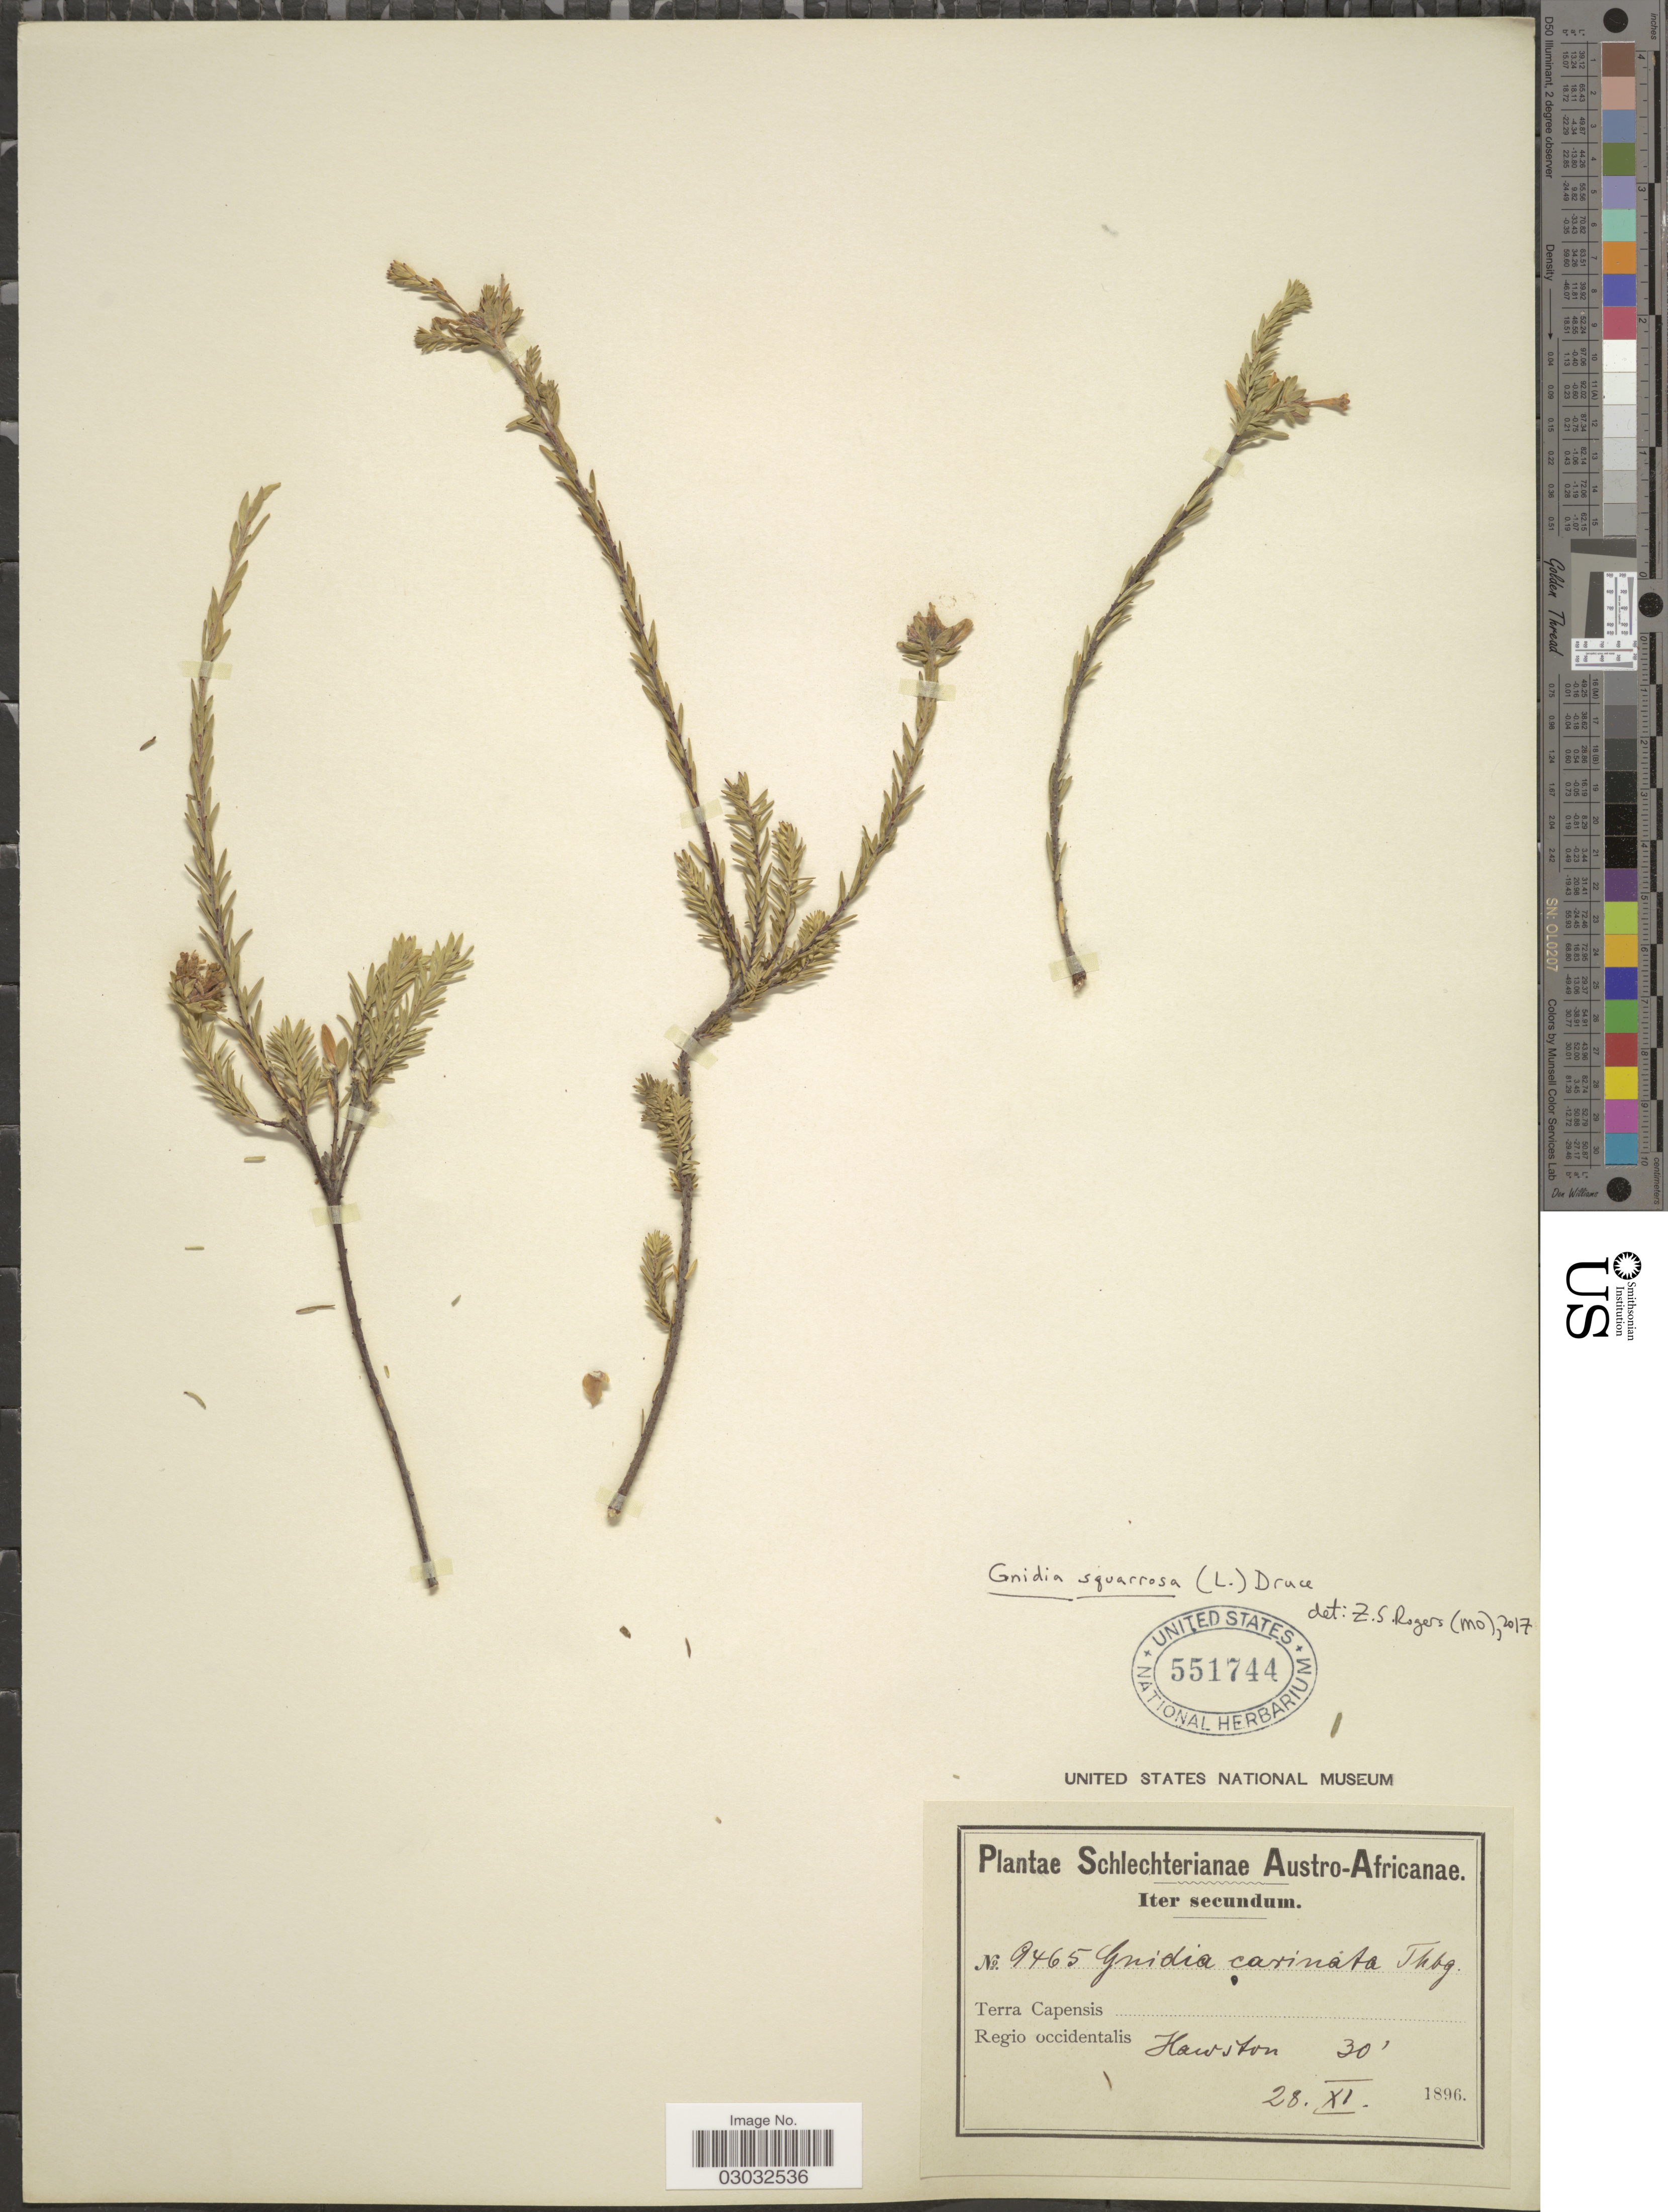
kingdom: Plantae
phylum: Tracheophyta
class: Magnoliopsida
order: Malvales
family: Thymelaeaceae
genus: Gnidia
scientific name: Gnidia squarrosa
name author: (L.) Druce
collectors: Schlechter, --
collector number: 9465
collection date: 1896-11-28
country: South Africa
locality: Austro-Africanae. Terra Capensis. Regio occidentalis Hawston.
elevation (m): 9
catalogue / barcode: US 551744